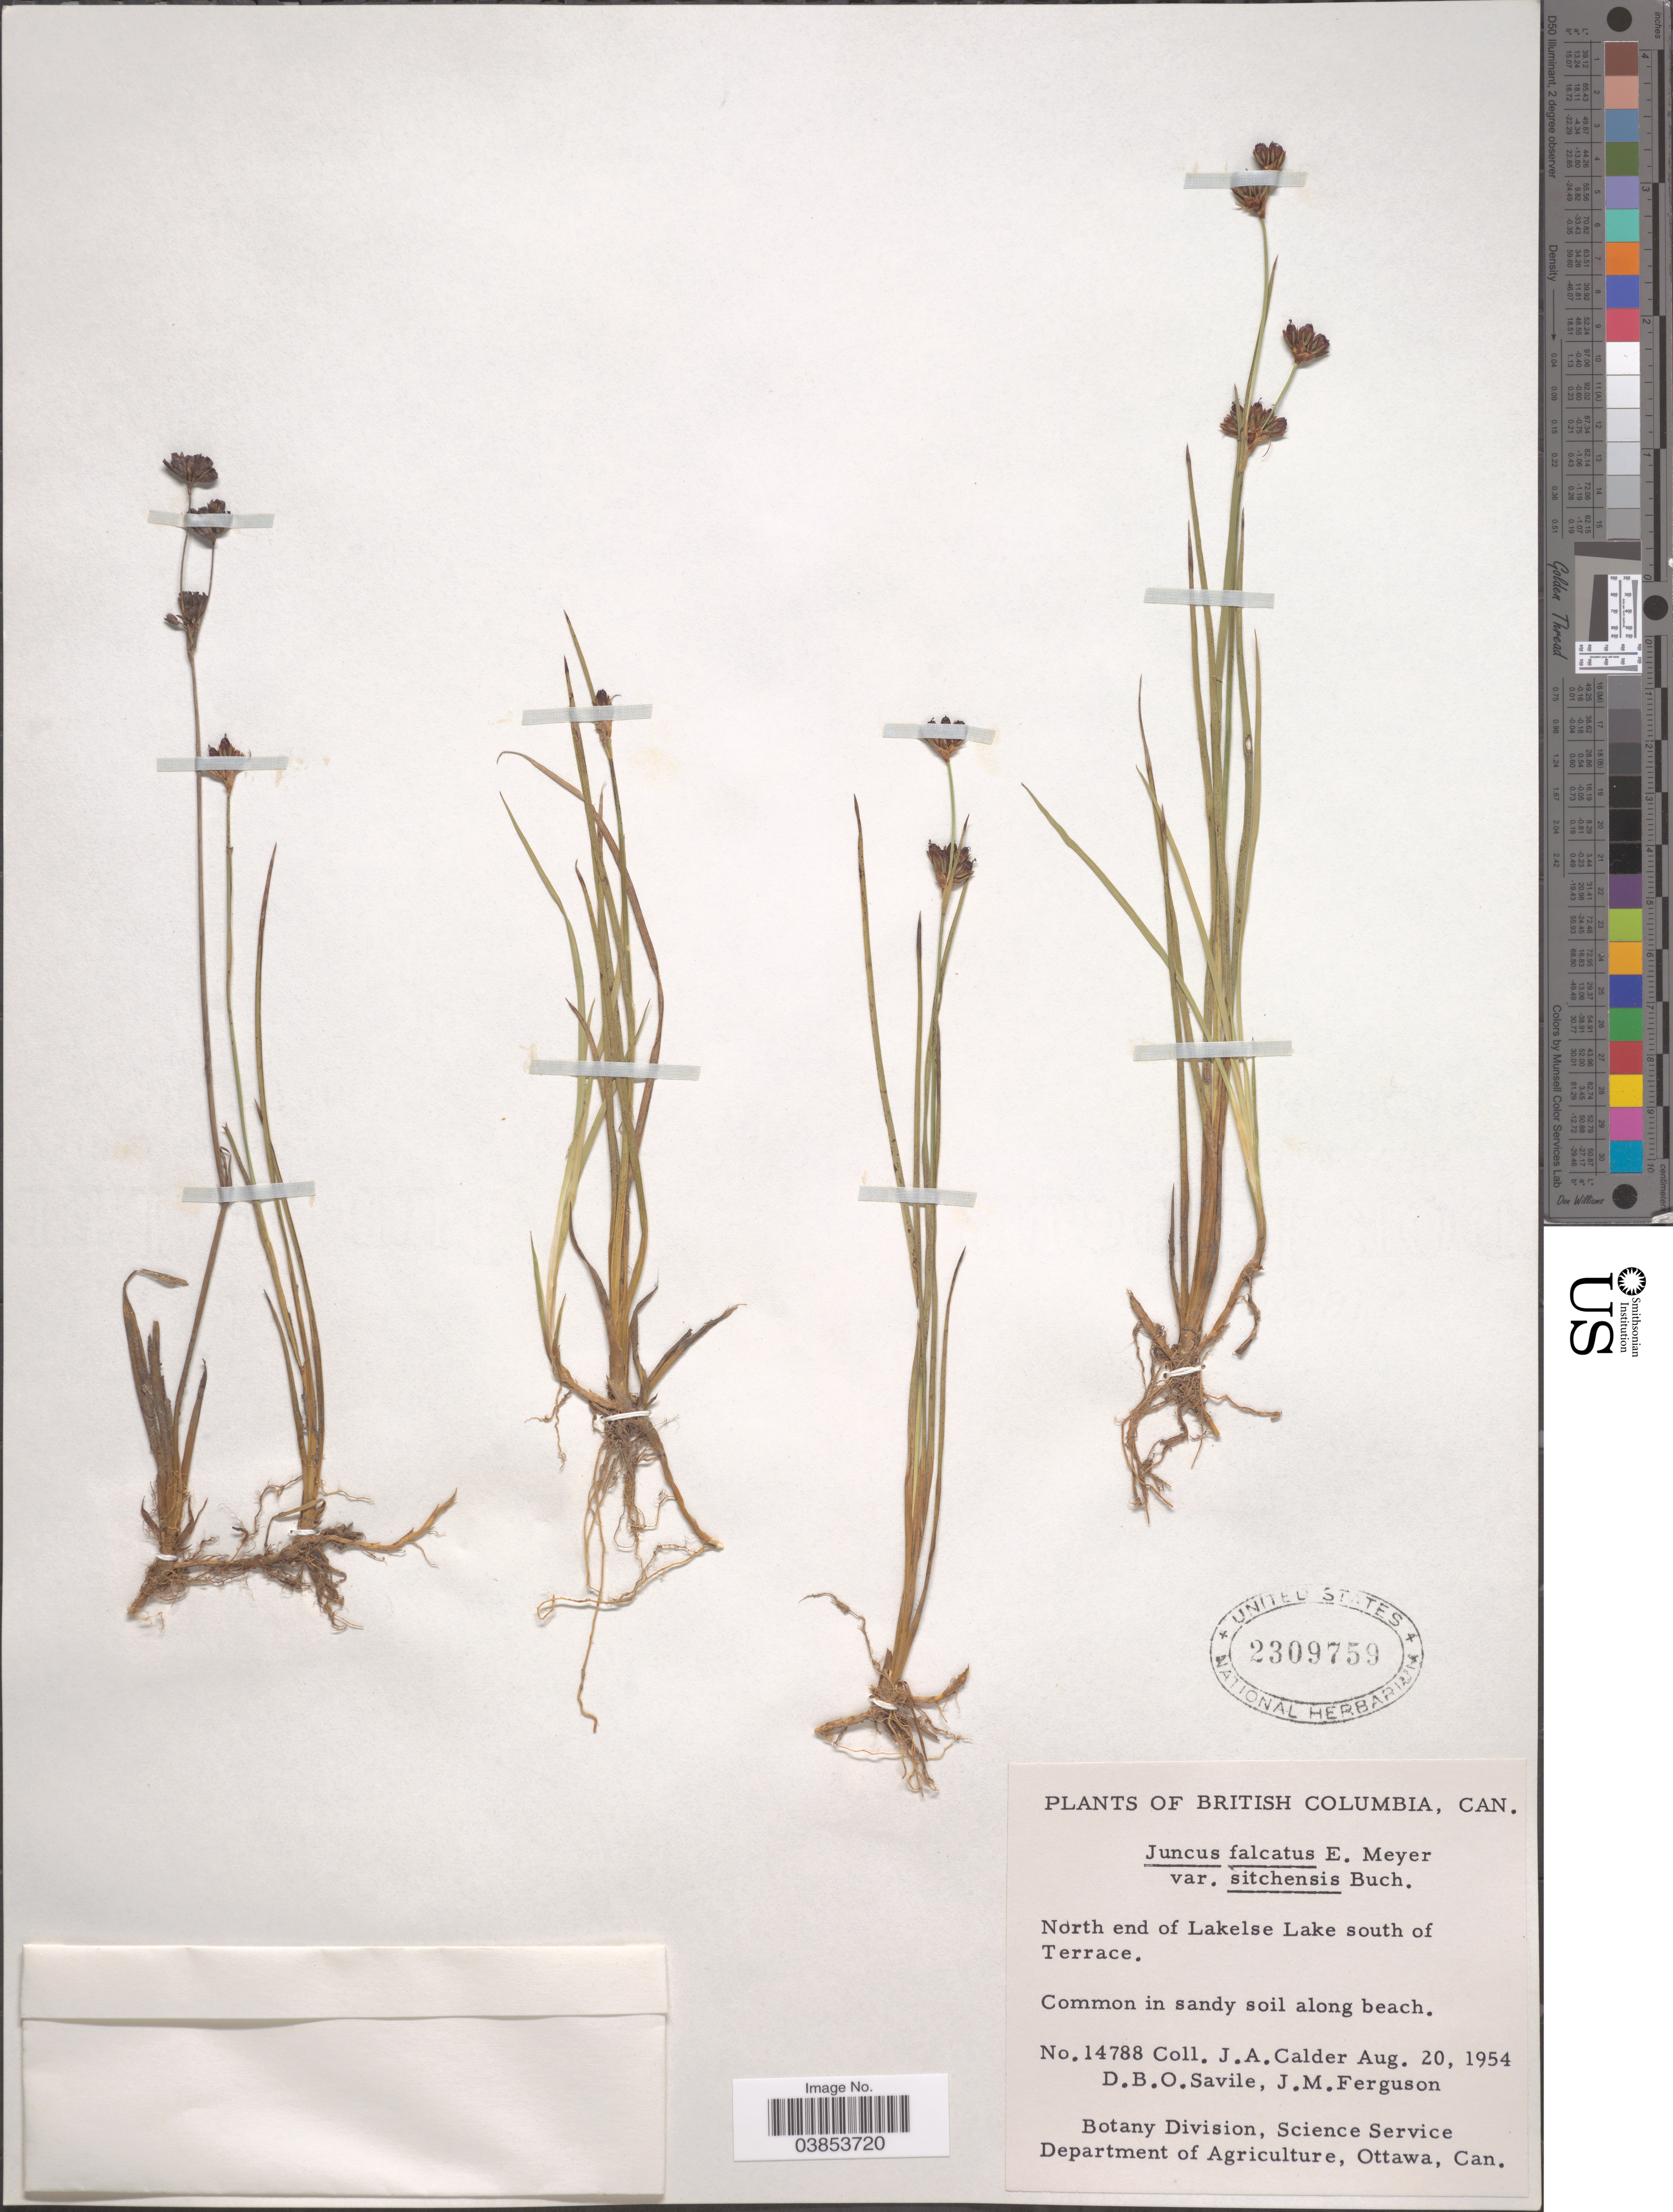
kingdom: Plantae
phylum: Tracheophyta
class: Liliopsida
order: Poales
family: Juncaceae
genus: Juncus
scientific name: Juncus falcatus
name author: E. Mey.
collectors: J. A. Calder, D. Savile & J. M. Ferguson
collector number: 14788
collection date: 1945-08-20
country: Canada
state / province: British Columbia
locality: North end of Lakelse Lake south of Terrace.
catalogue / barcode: US 2309759